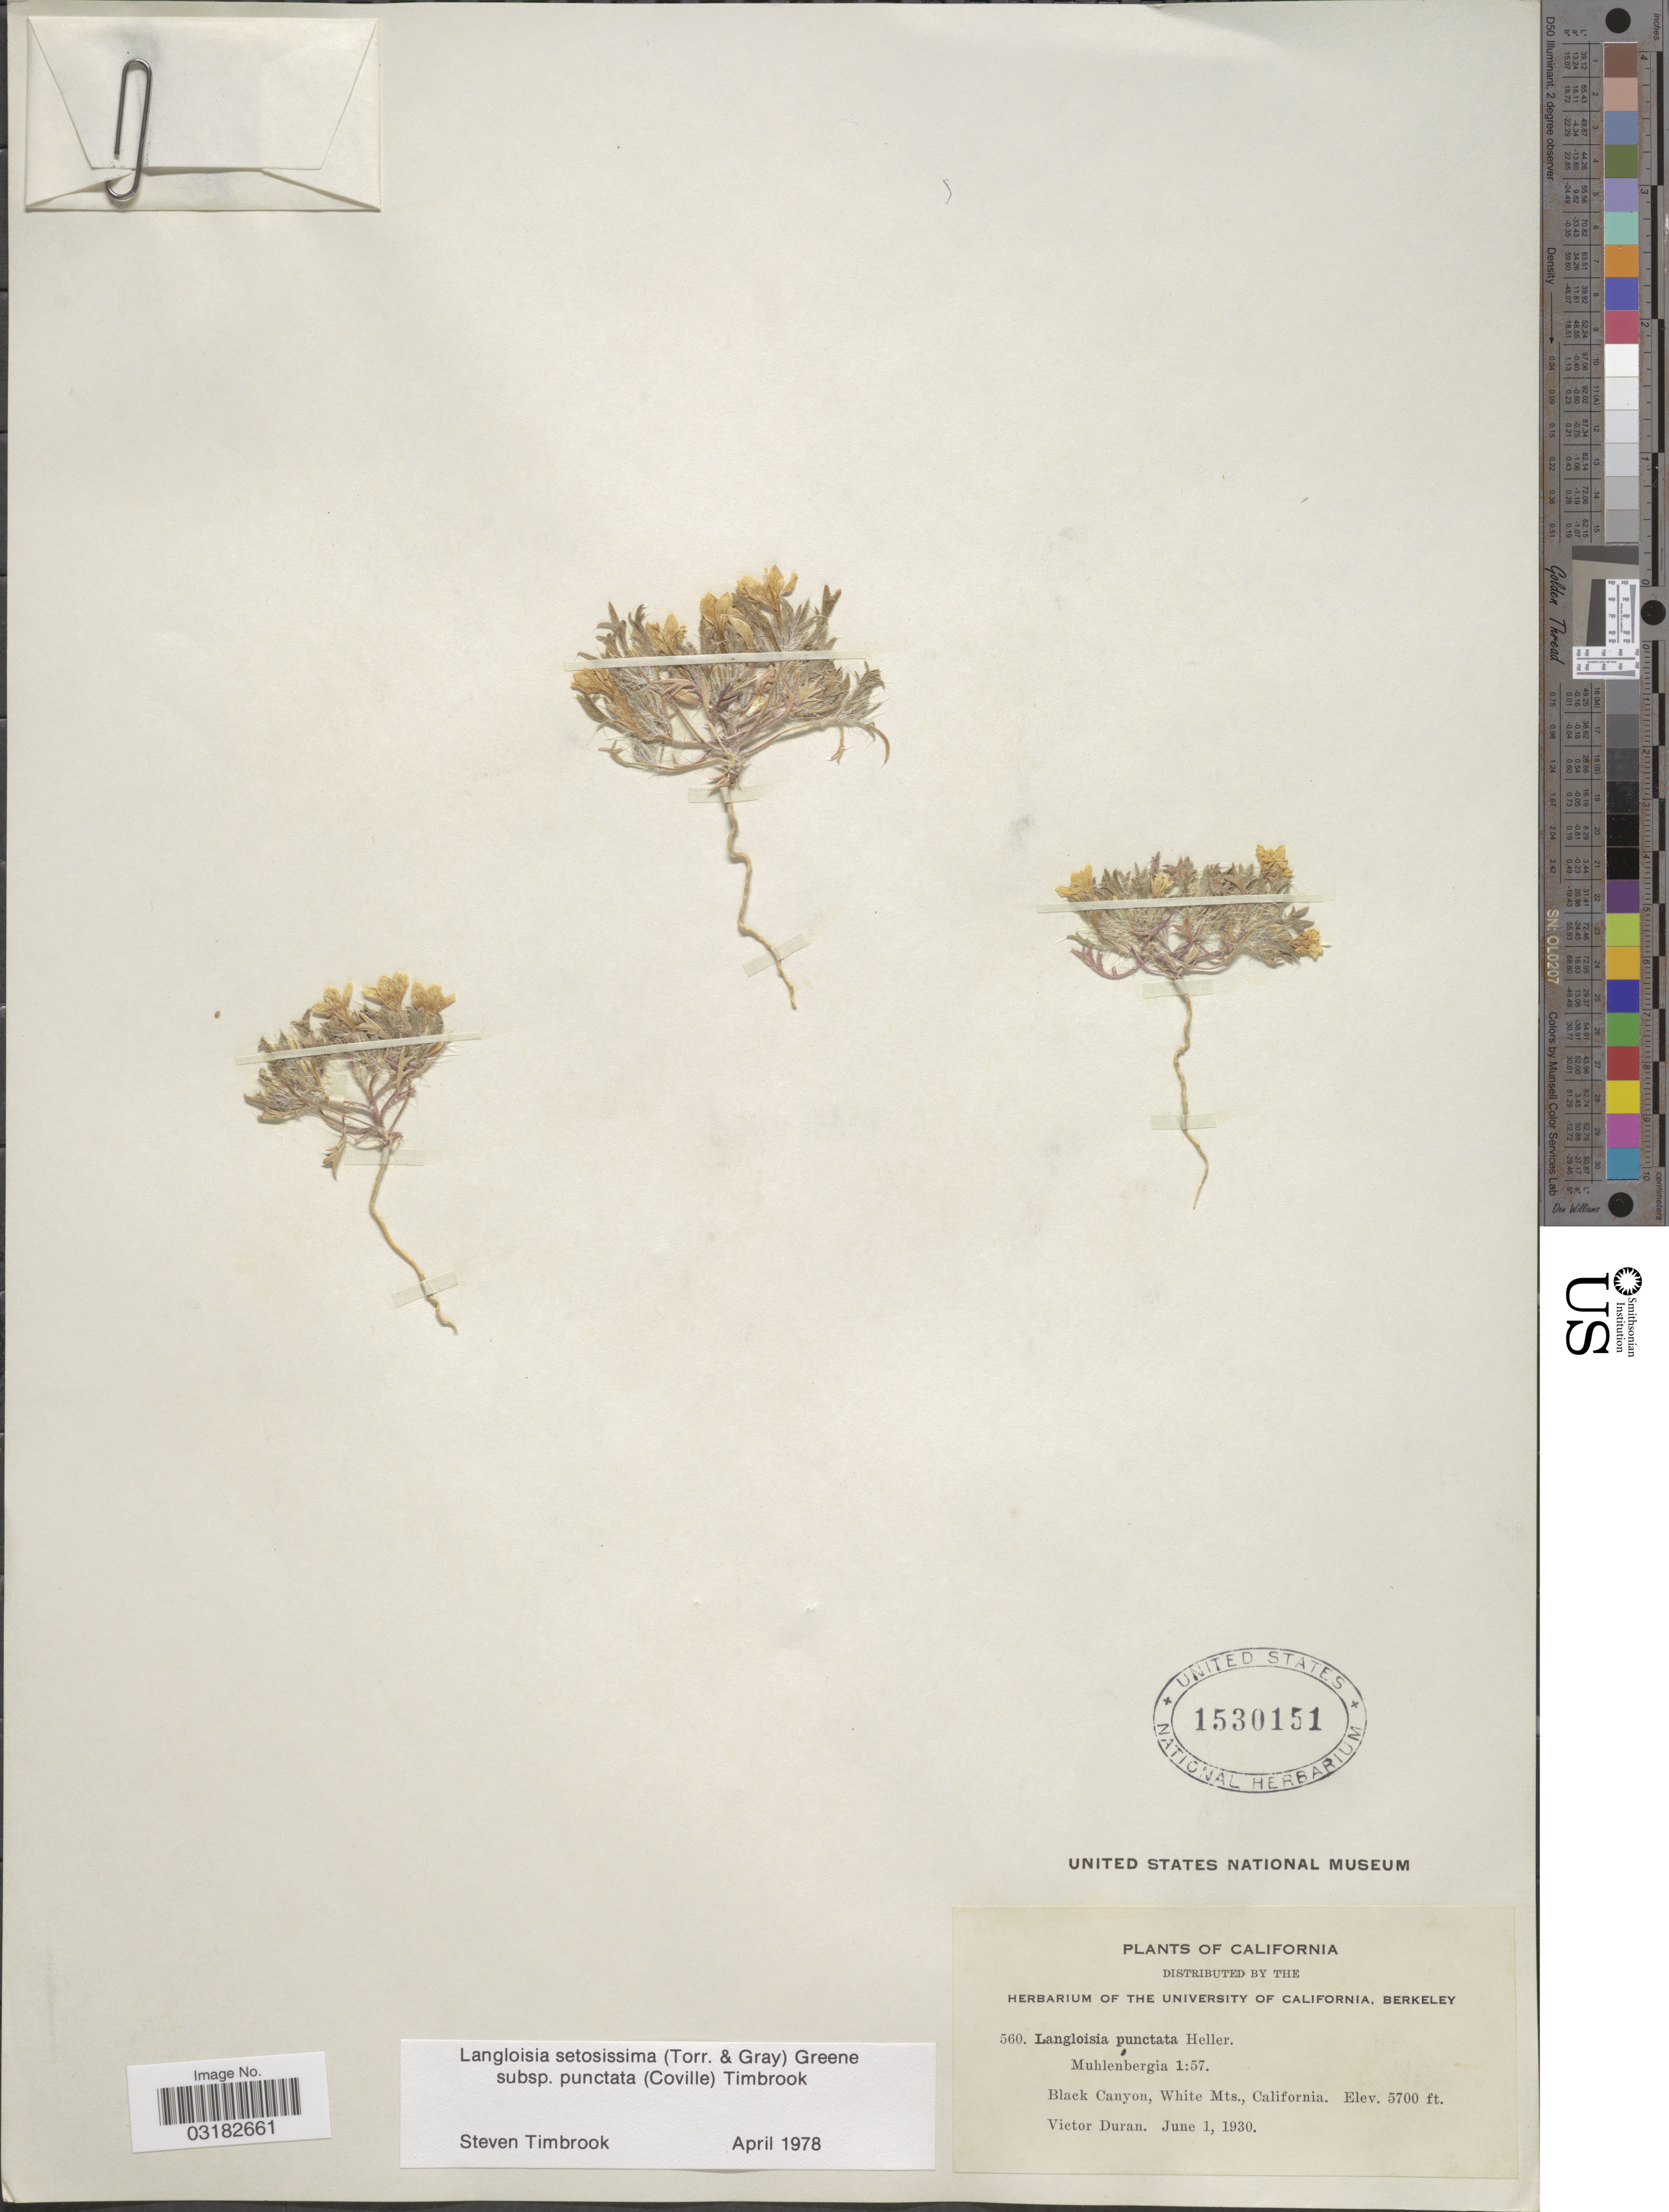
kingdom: Plantae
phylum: Tracheophyta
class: Magnoliopsida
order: Ericales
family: Polemoniaceae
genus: Langloisia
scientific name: Langloisia setosissima subsp. punctata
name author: (A. Gray ex Coville) Timbrook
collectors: V. Duran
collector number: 560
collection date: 1930-06-01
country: United States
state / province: California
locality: Black Canyon, White Mts.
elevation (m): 1737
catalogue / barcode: US 1530151